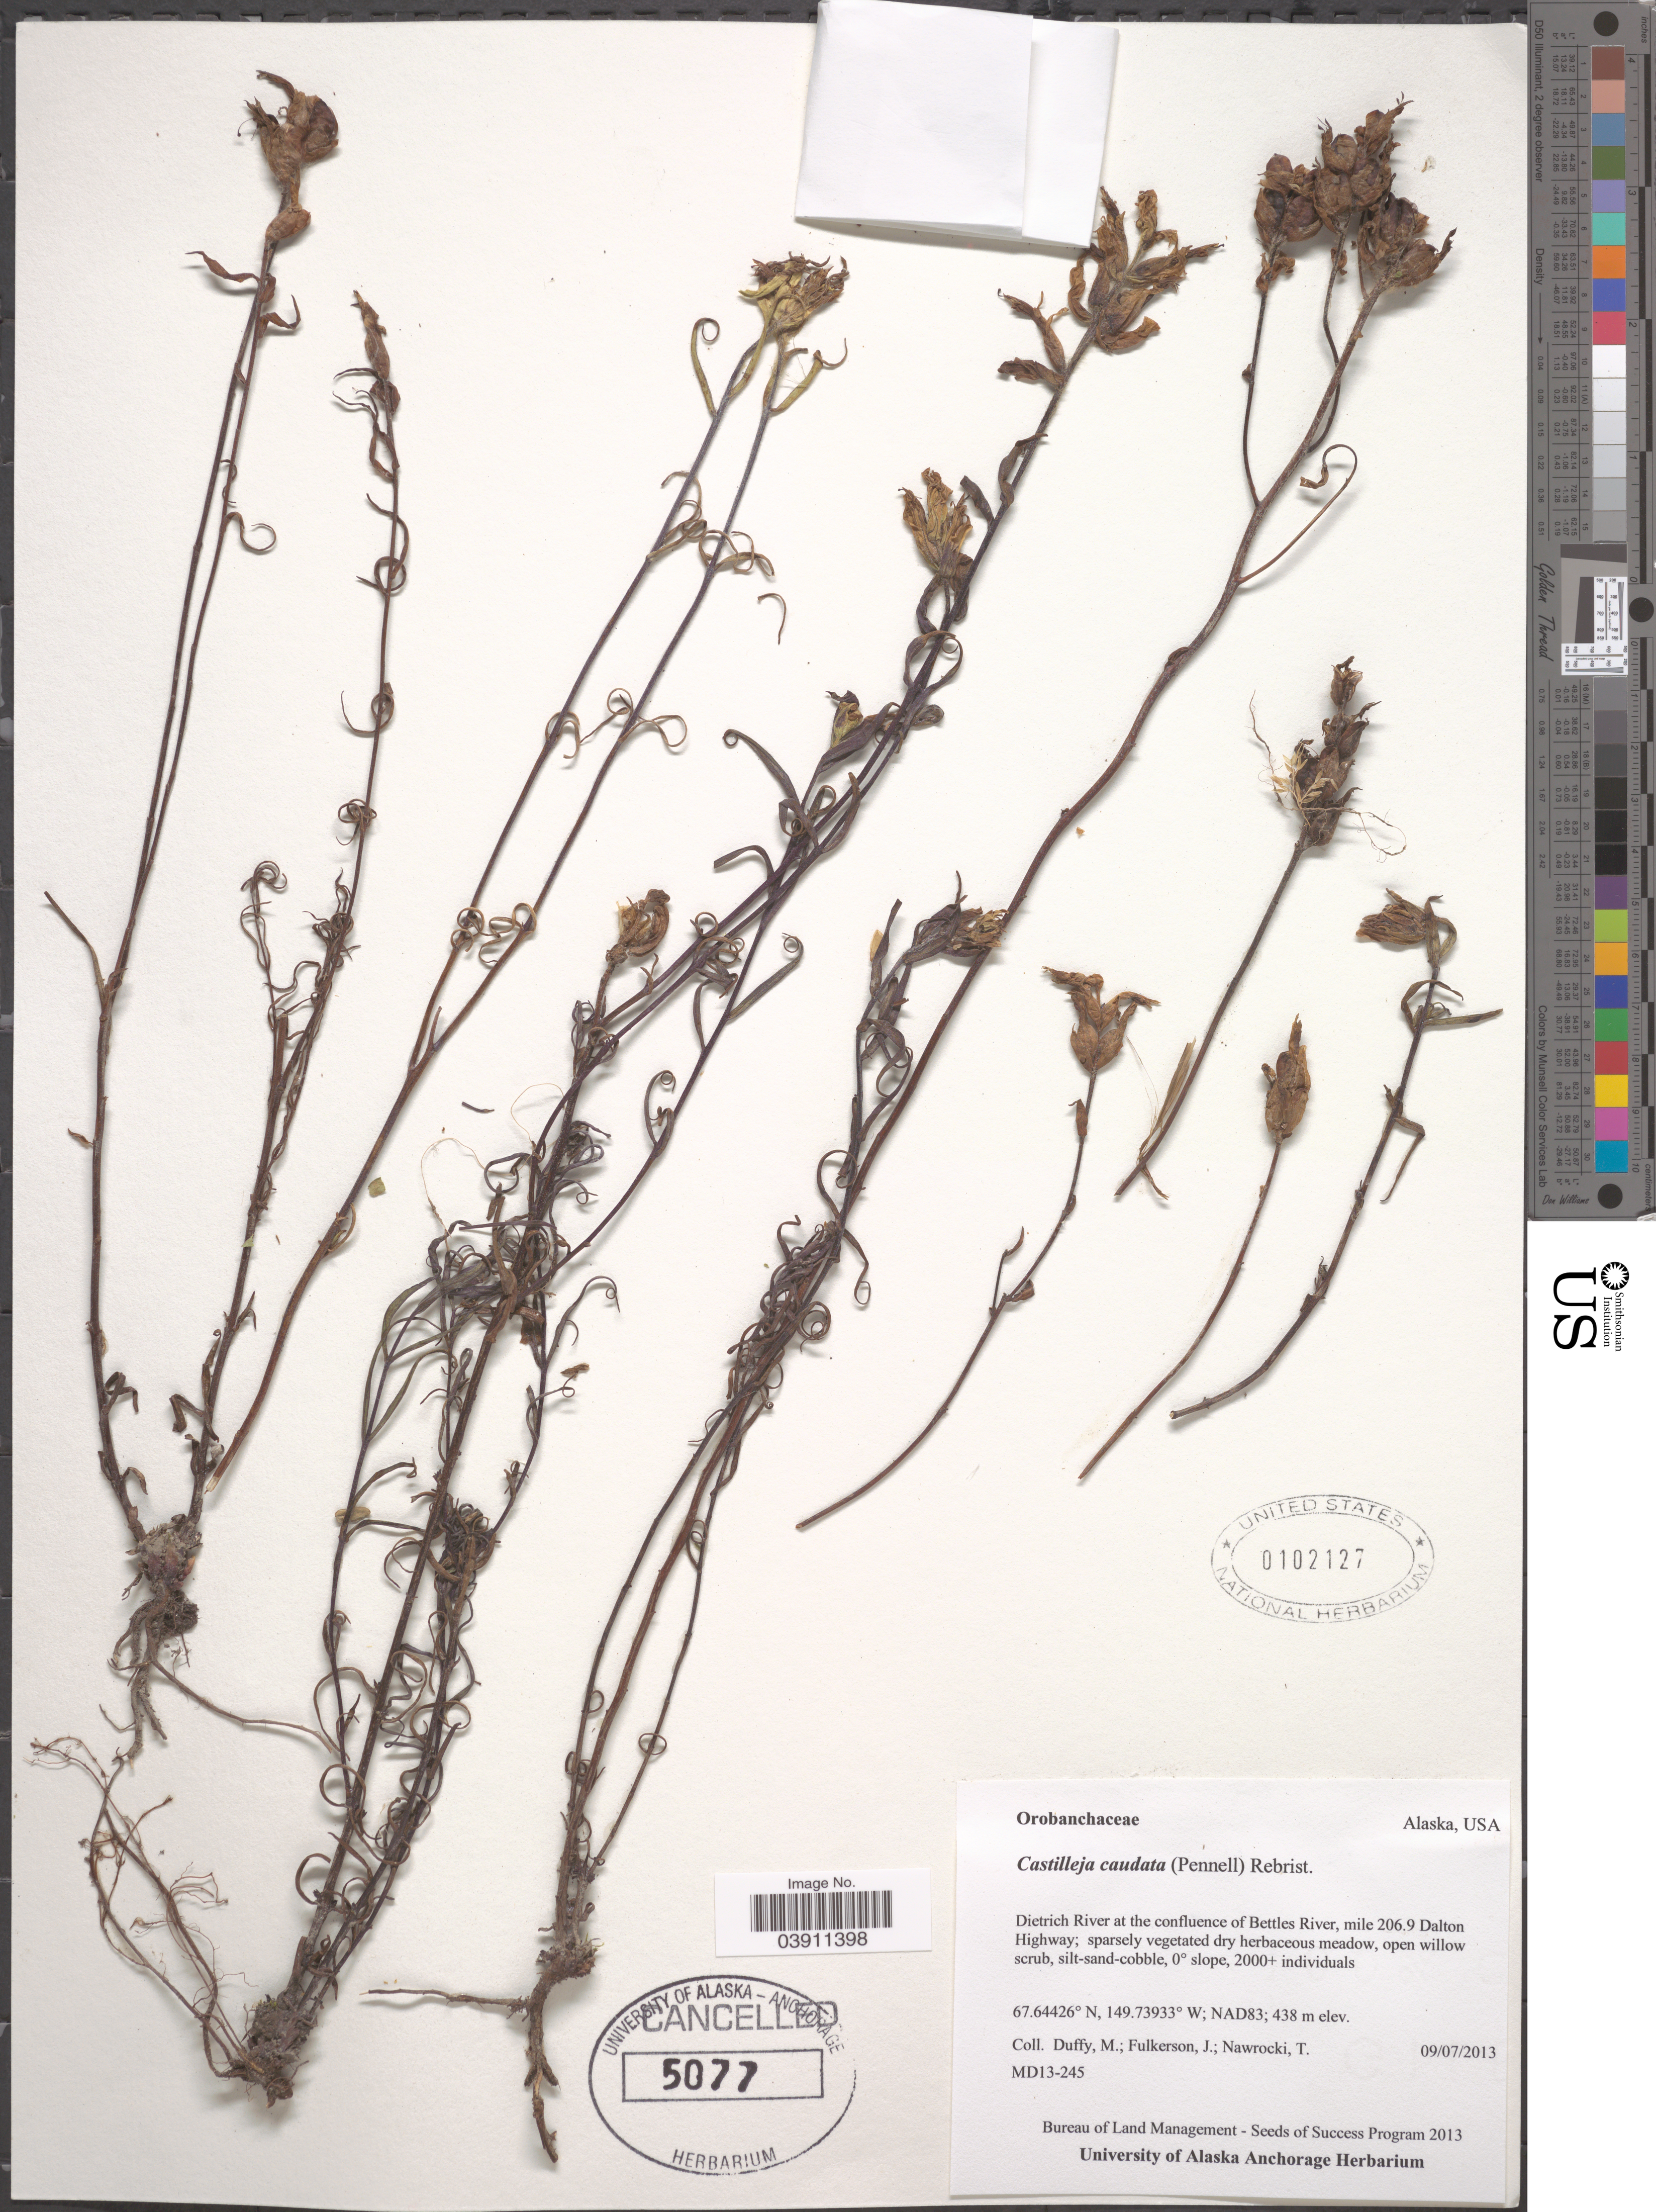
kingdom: Plantae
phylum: Tracheophyta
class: Magnoliopsida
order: Lamiales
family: Orobanchaceae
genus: Castilleja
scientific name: Castilleja caudata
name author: (Pennell) Rebrist.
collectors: M. Duffy, J. Fulkerson & T. Nawrocki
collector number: MD13-245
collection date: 2013-09-07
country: United States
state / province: Alaska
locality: Dietrich River at the confluence of Bettles River, mile 206.9 Dalton Highway.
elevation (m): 438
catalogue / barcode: US 102127